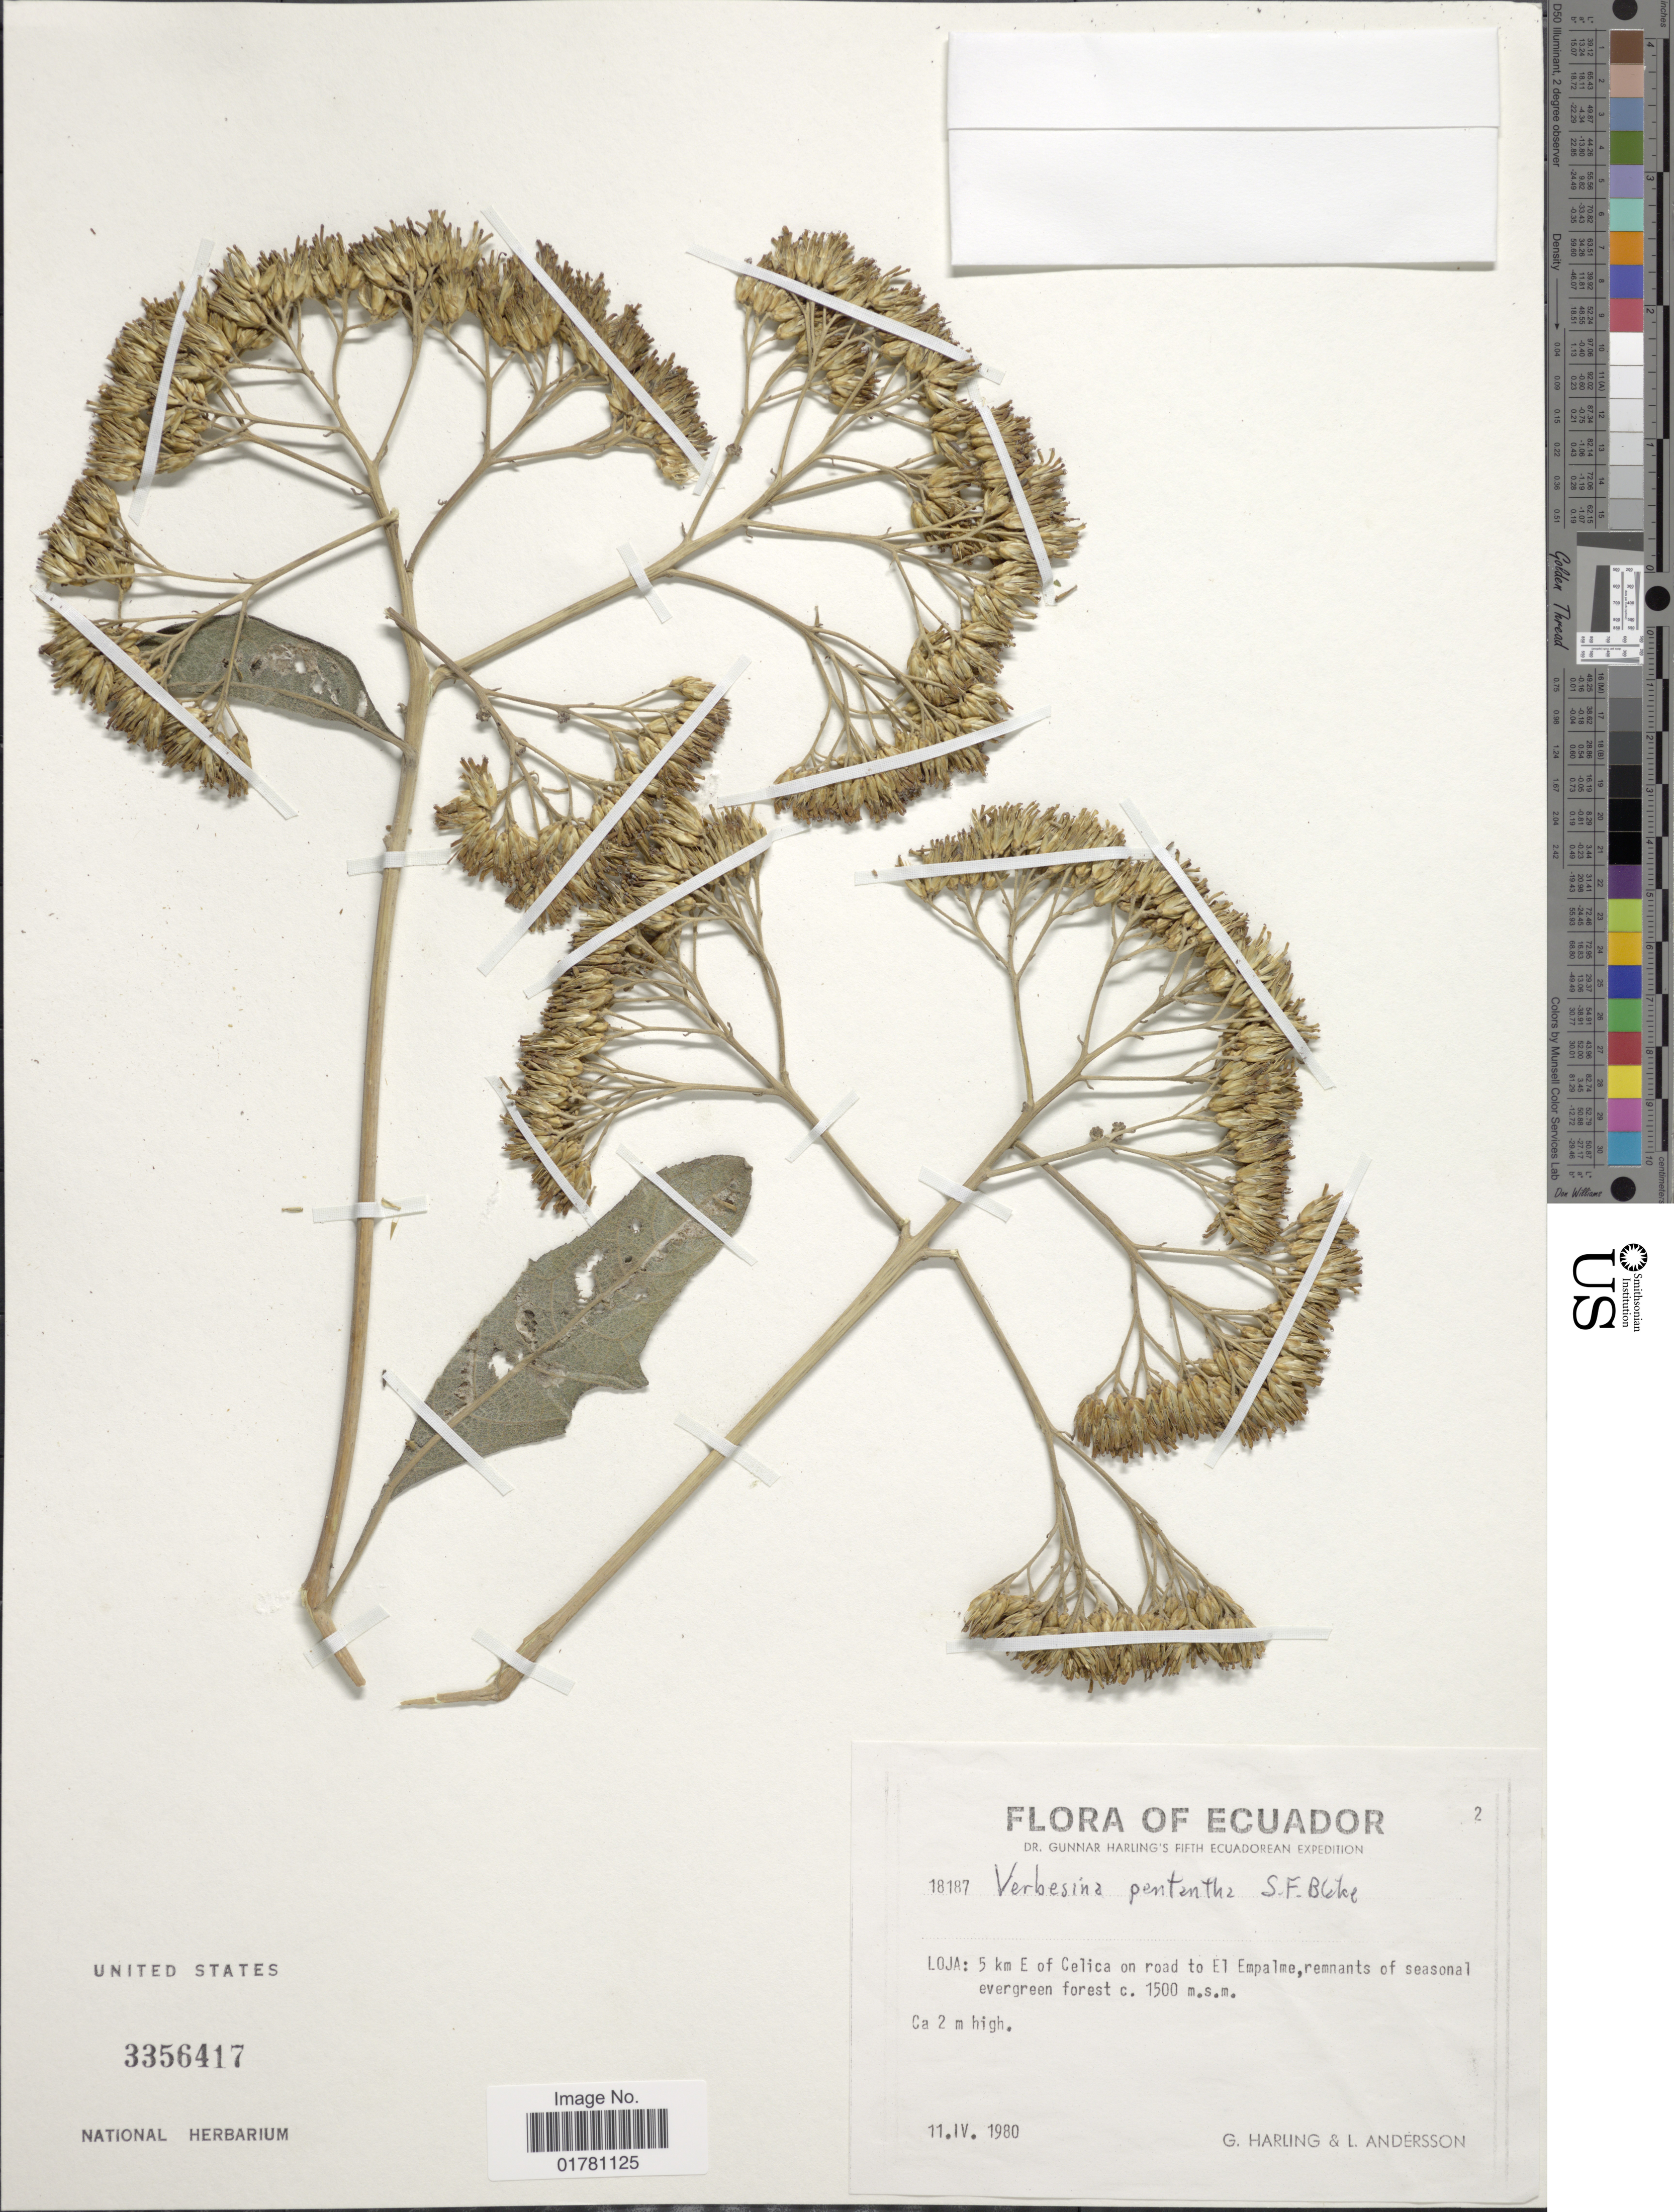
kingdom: Plantae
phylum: Tracheophyta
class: Magnoliopsida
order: Asterales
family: Asteraceae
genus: Verbesina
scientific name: Verbesina pentantha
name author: S.F. Blake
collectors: G. Harling & L. Andersson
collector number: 18187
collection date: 1980-04-11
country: Ecuador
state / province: Loja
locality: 5 km of Celica on road to El Empalme, remnants of seasonal evergreen forest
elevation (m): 1500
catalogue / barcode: US 3356417